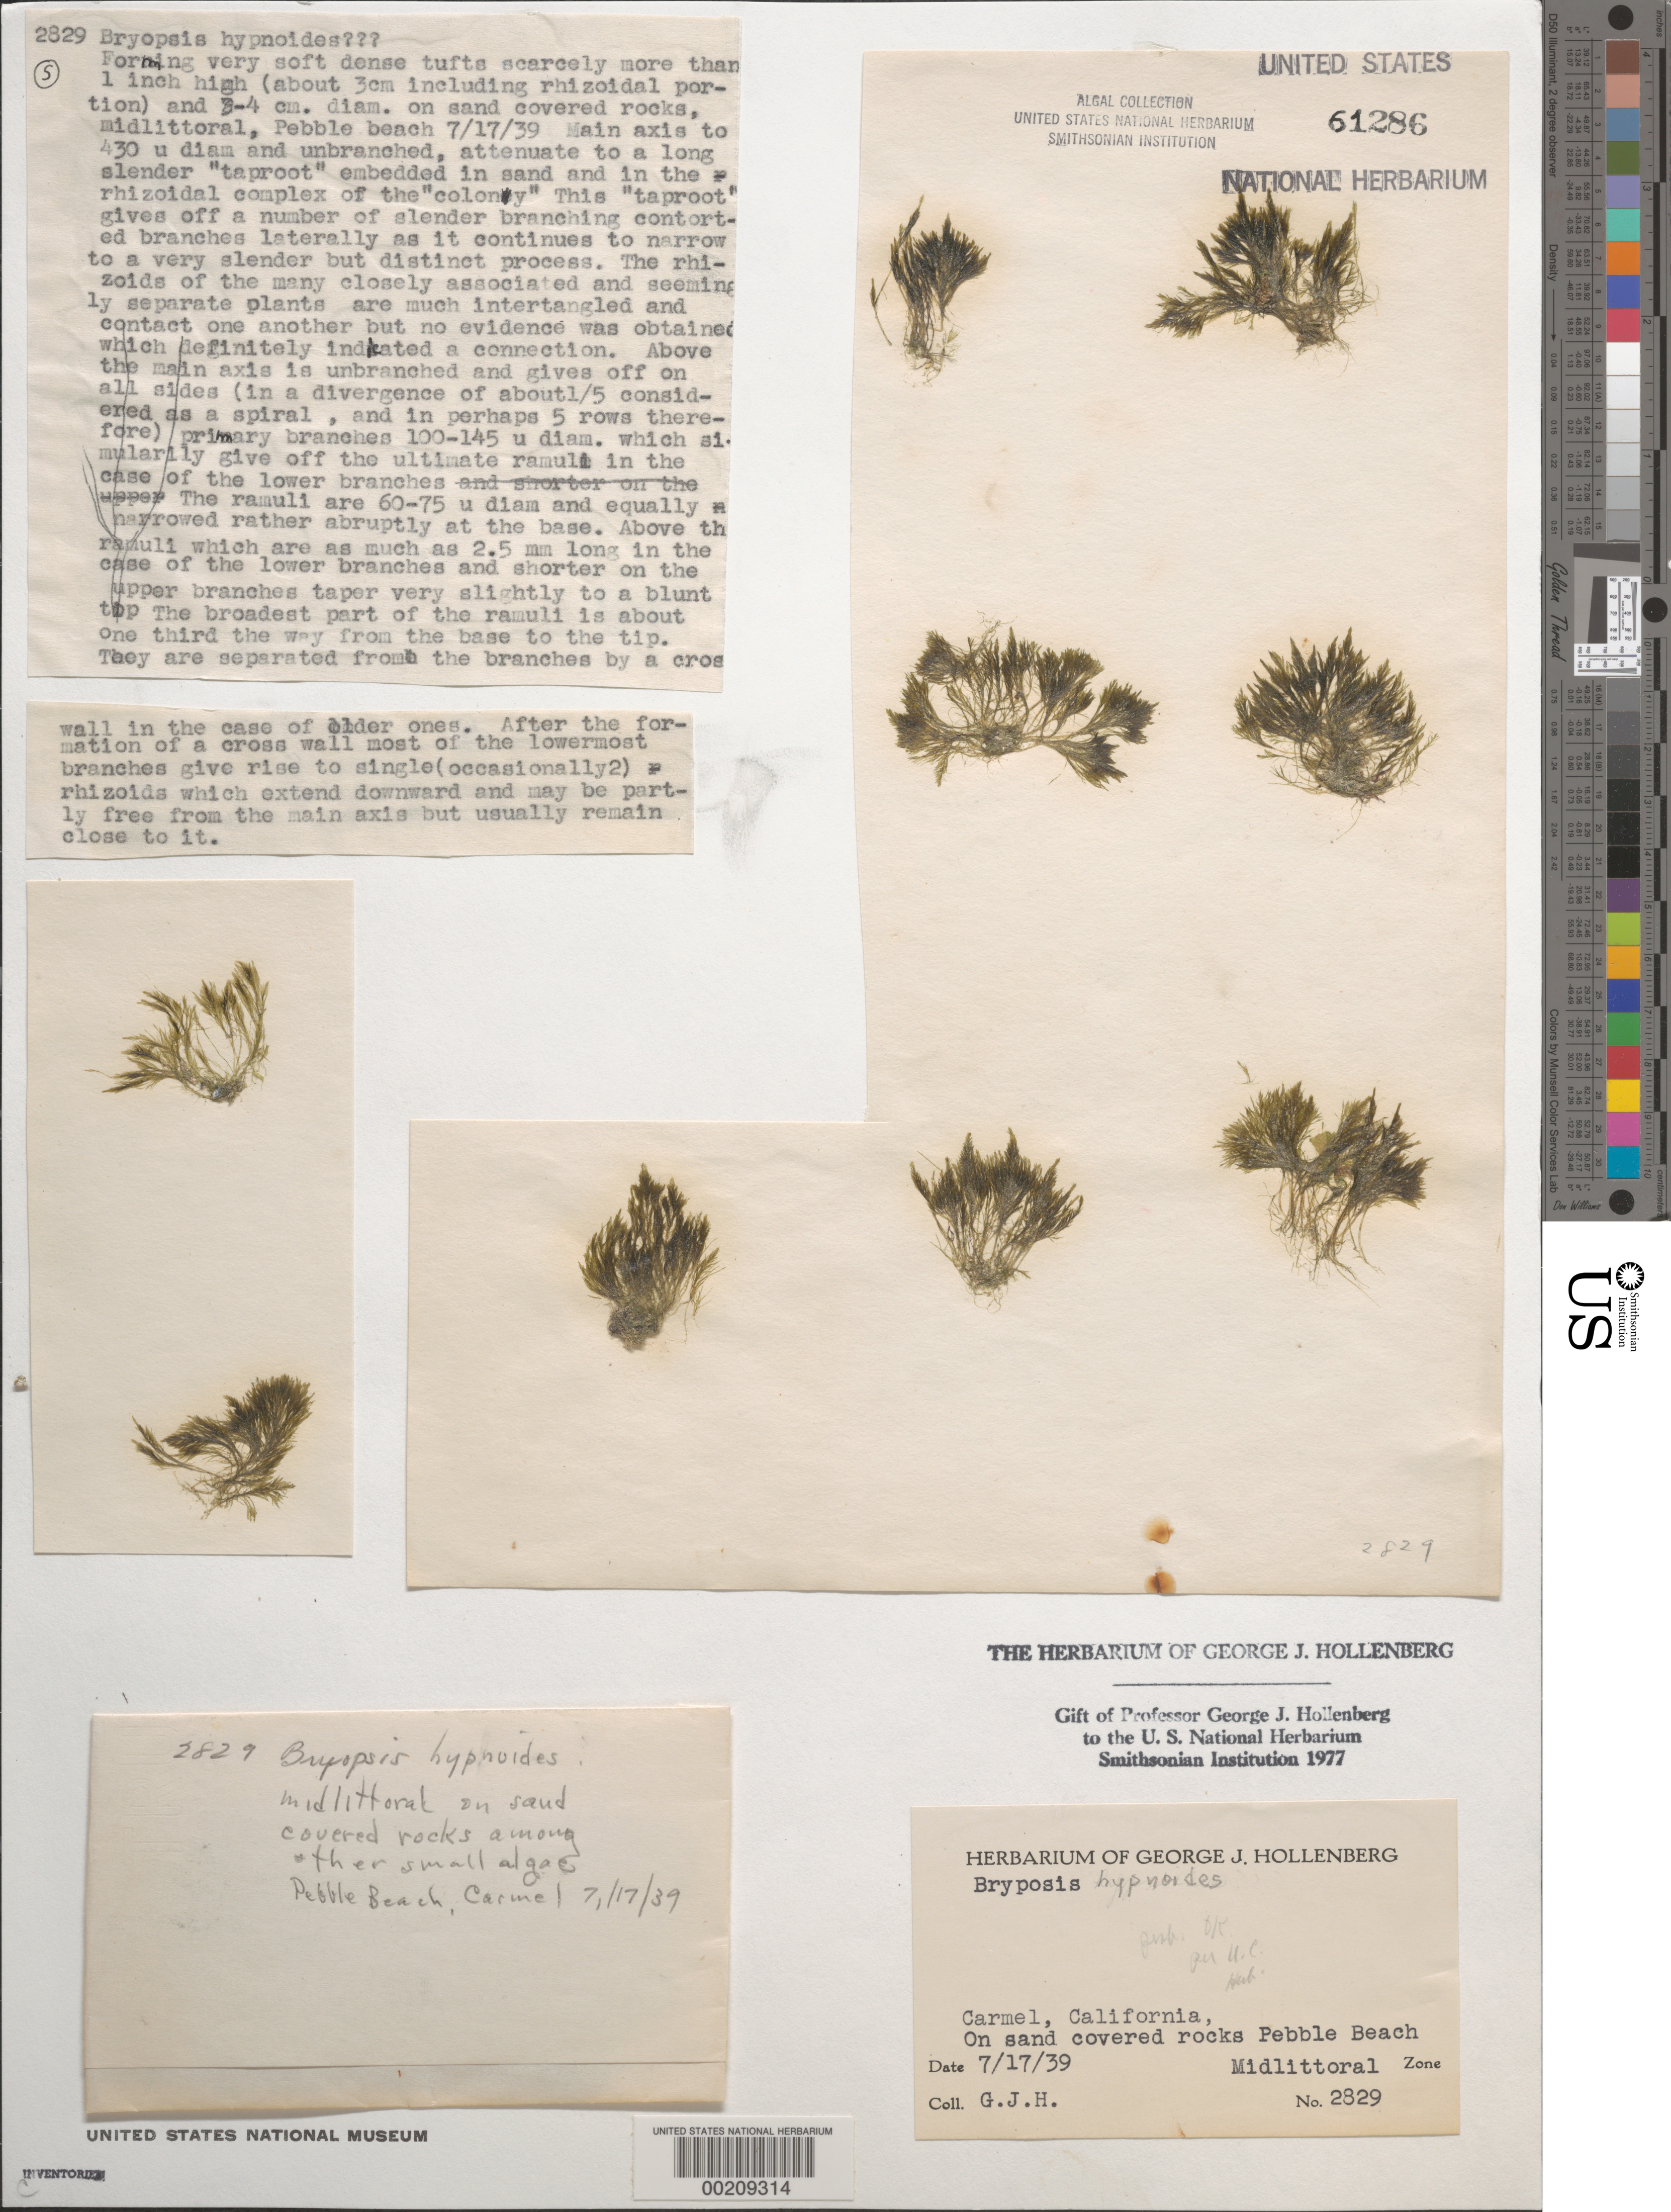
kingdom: Plantae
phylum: Chlorophyta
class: Ulvophyceae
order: Bryopsidales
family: Bryopsidaceae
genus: Bryopsis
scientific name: Bryopsis hypnoides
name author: J.V.Lamouroux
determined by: Hollenberg, George J.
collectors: G. Hollenberg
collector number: GJH 2829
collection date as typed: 17 Jul 1939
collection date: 1939-07-17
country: United States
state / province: California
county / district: Monterey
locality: Pebble Beach, Carmel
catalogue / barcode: US 61286